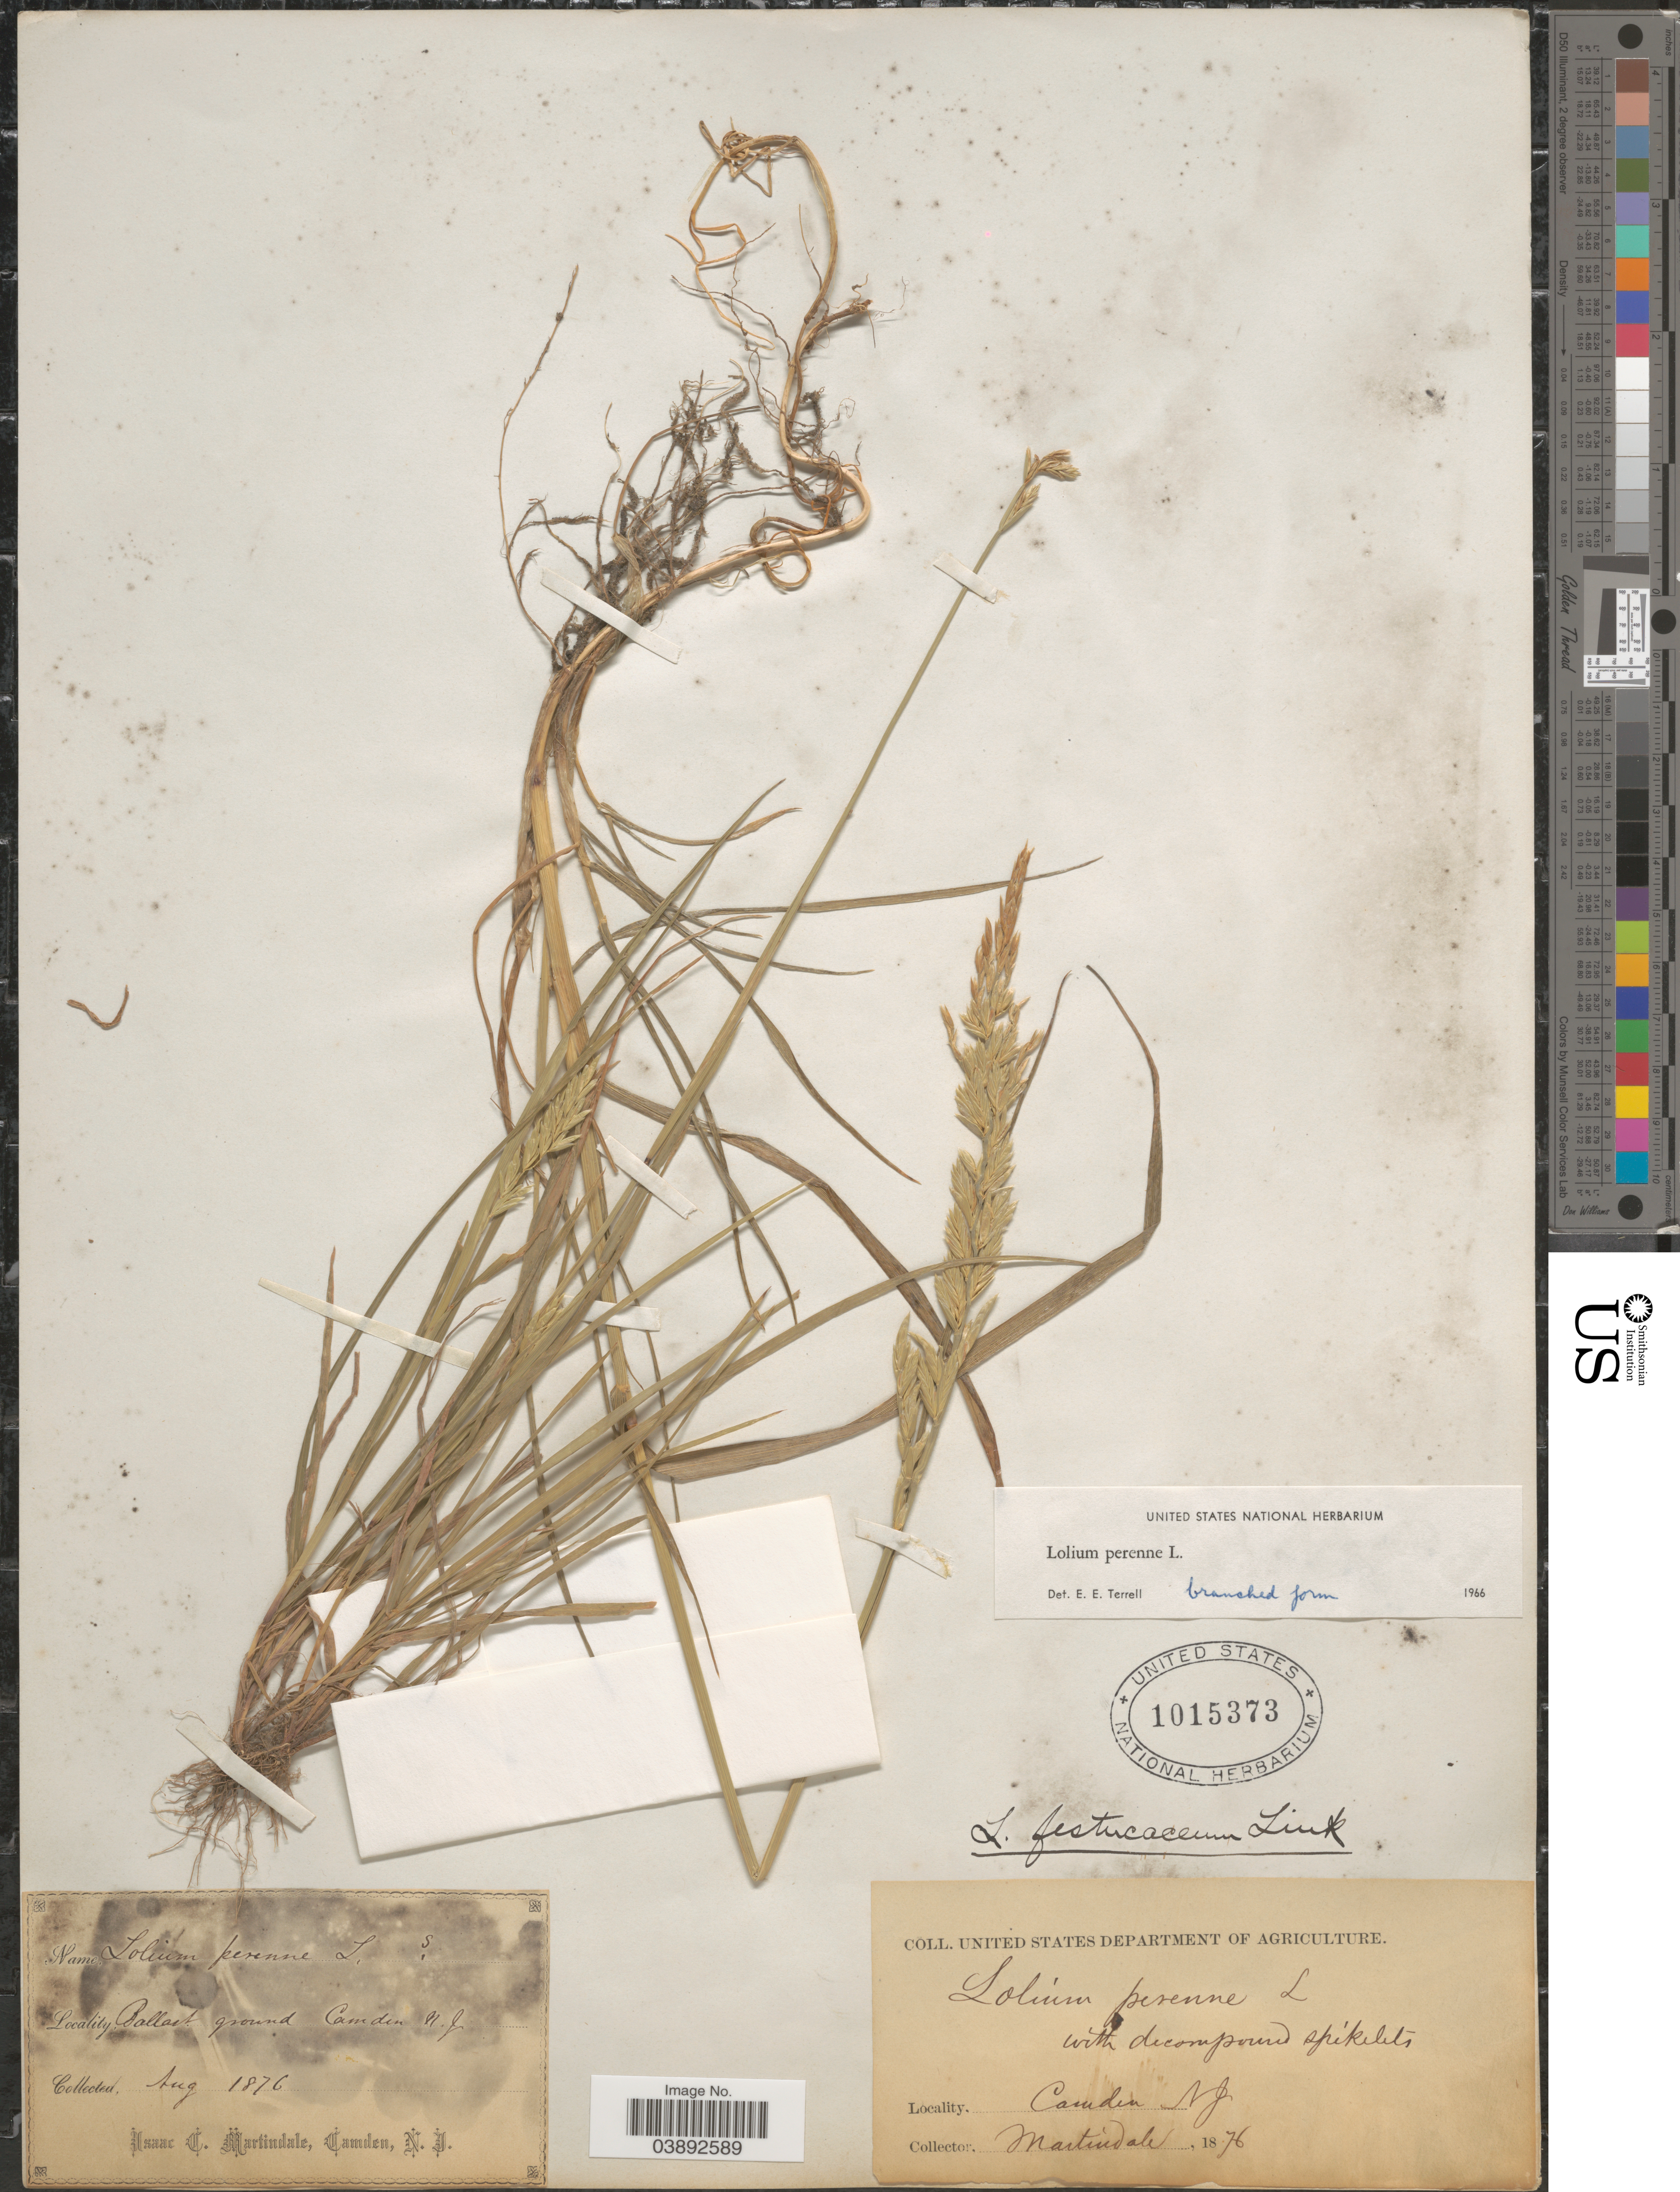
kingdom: Plantae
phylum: Tracheophyta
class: Liliopsida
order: Poales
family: Poaceae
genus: Lolium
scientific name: Lolium perenne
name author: L.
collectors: I. C. Martindale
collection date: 1876-08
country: United States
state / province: New Jersey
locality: Camden.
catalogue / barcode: US 1015373